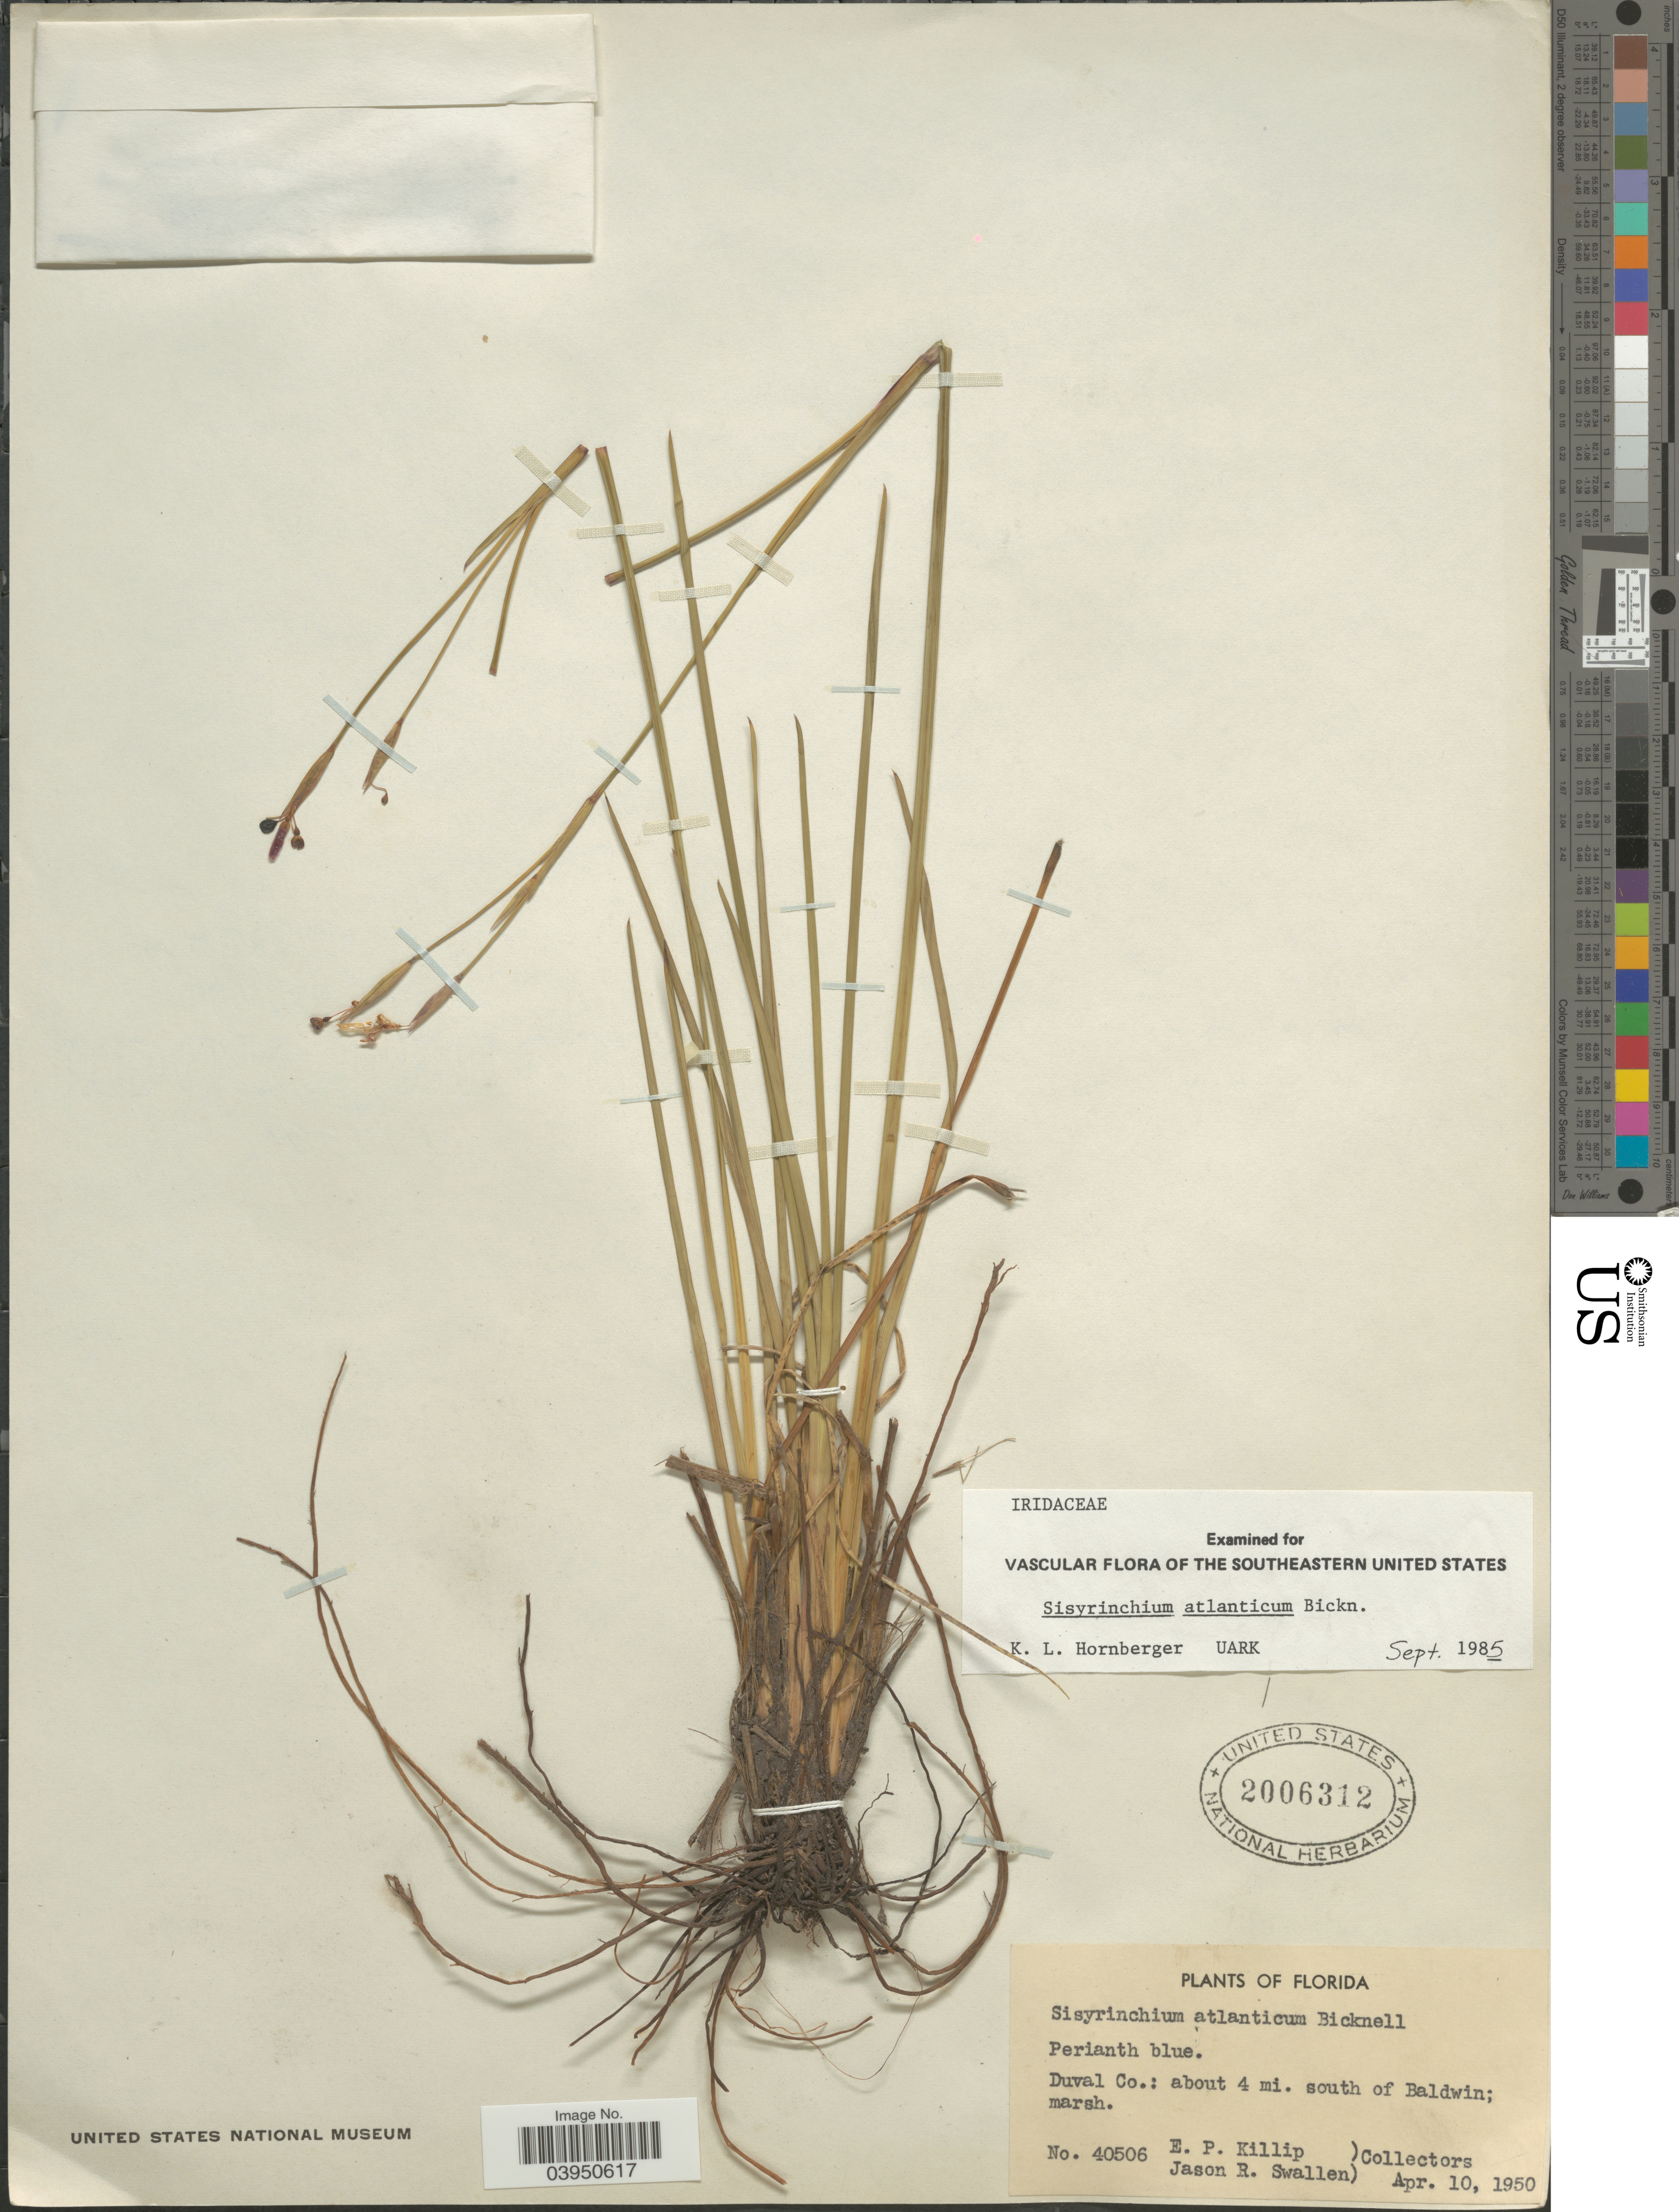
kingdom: Plantae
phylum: Tracheophyta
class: Liliopsida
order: Asparagales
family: Iridaceae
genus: Sisyrinchium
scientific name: Sisyrinchium atlanticum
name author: E.P. Bicknell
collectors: E. P. Killip & J. R. Swallen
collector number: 40506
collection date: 1950-04-10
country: United States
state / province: Florida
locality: Duval Co.: about 4 mi. south of Baldwin; marsh.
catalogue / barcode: US 2006312